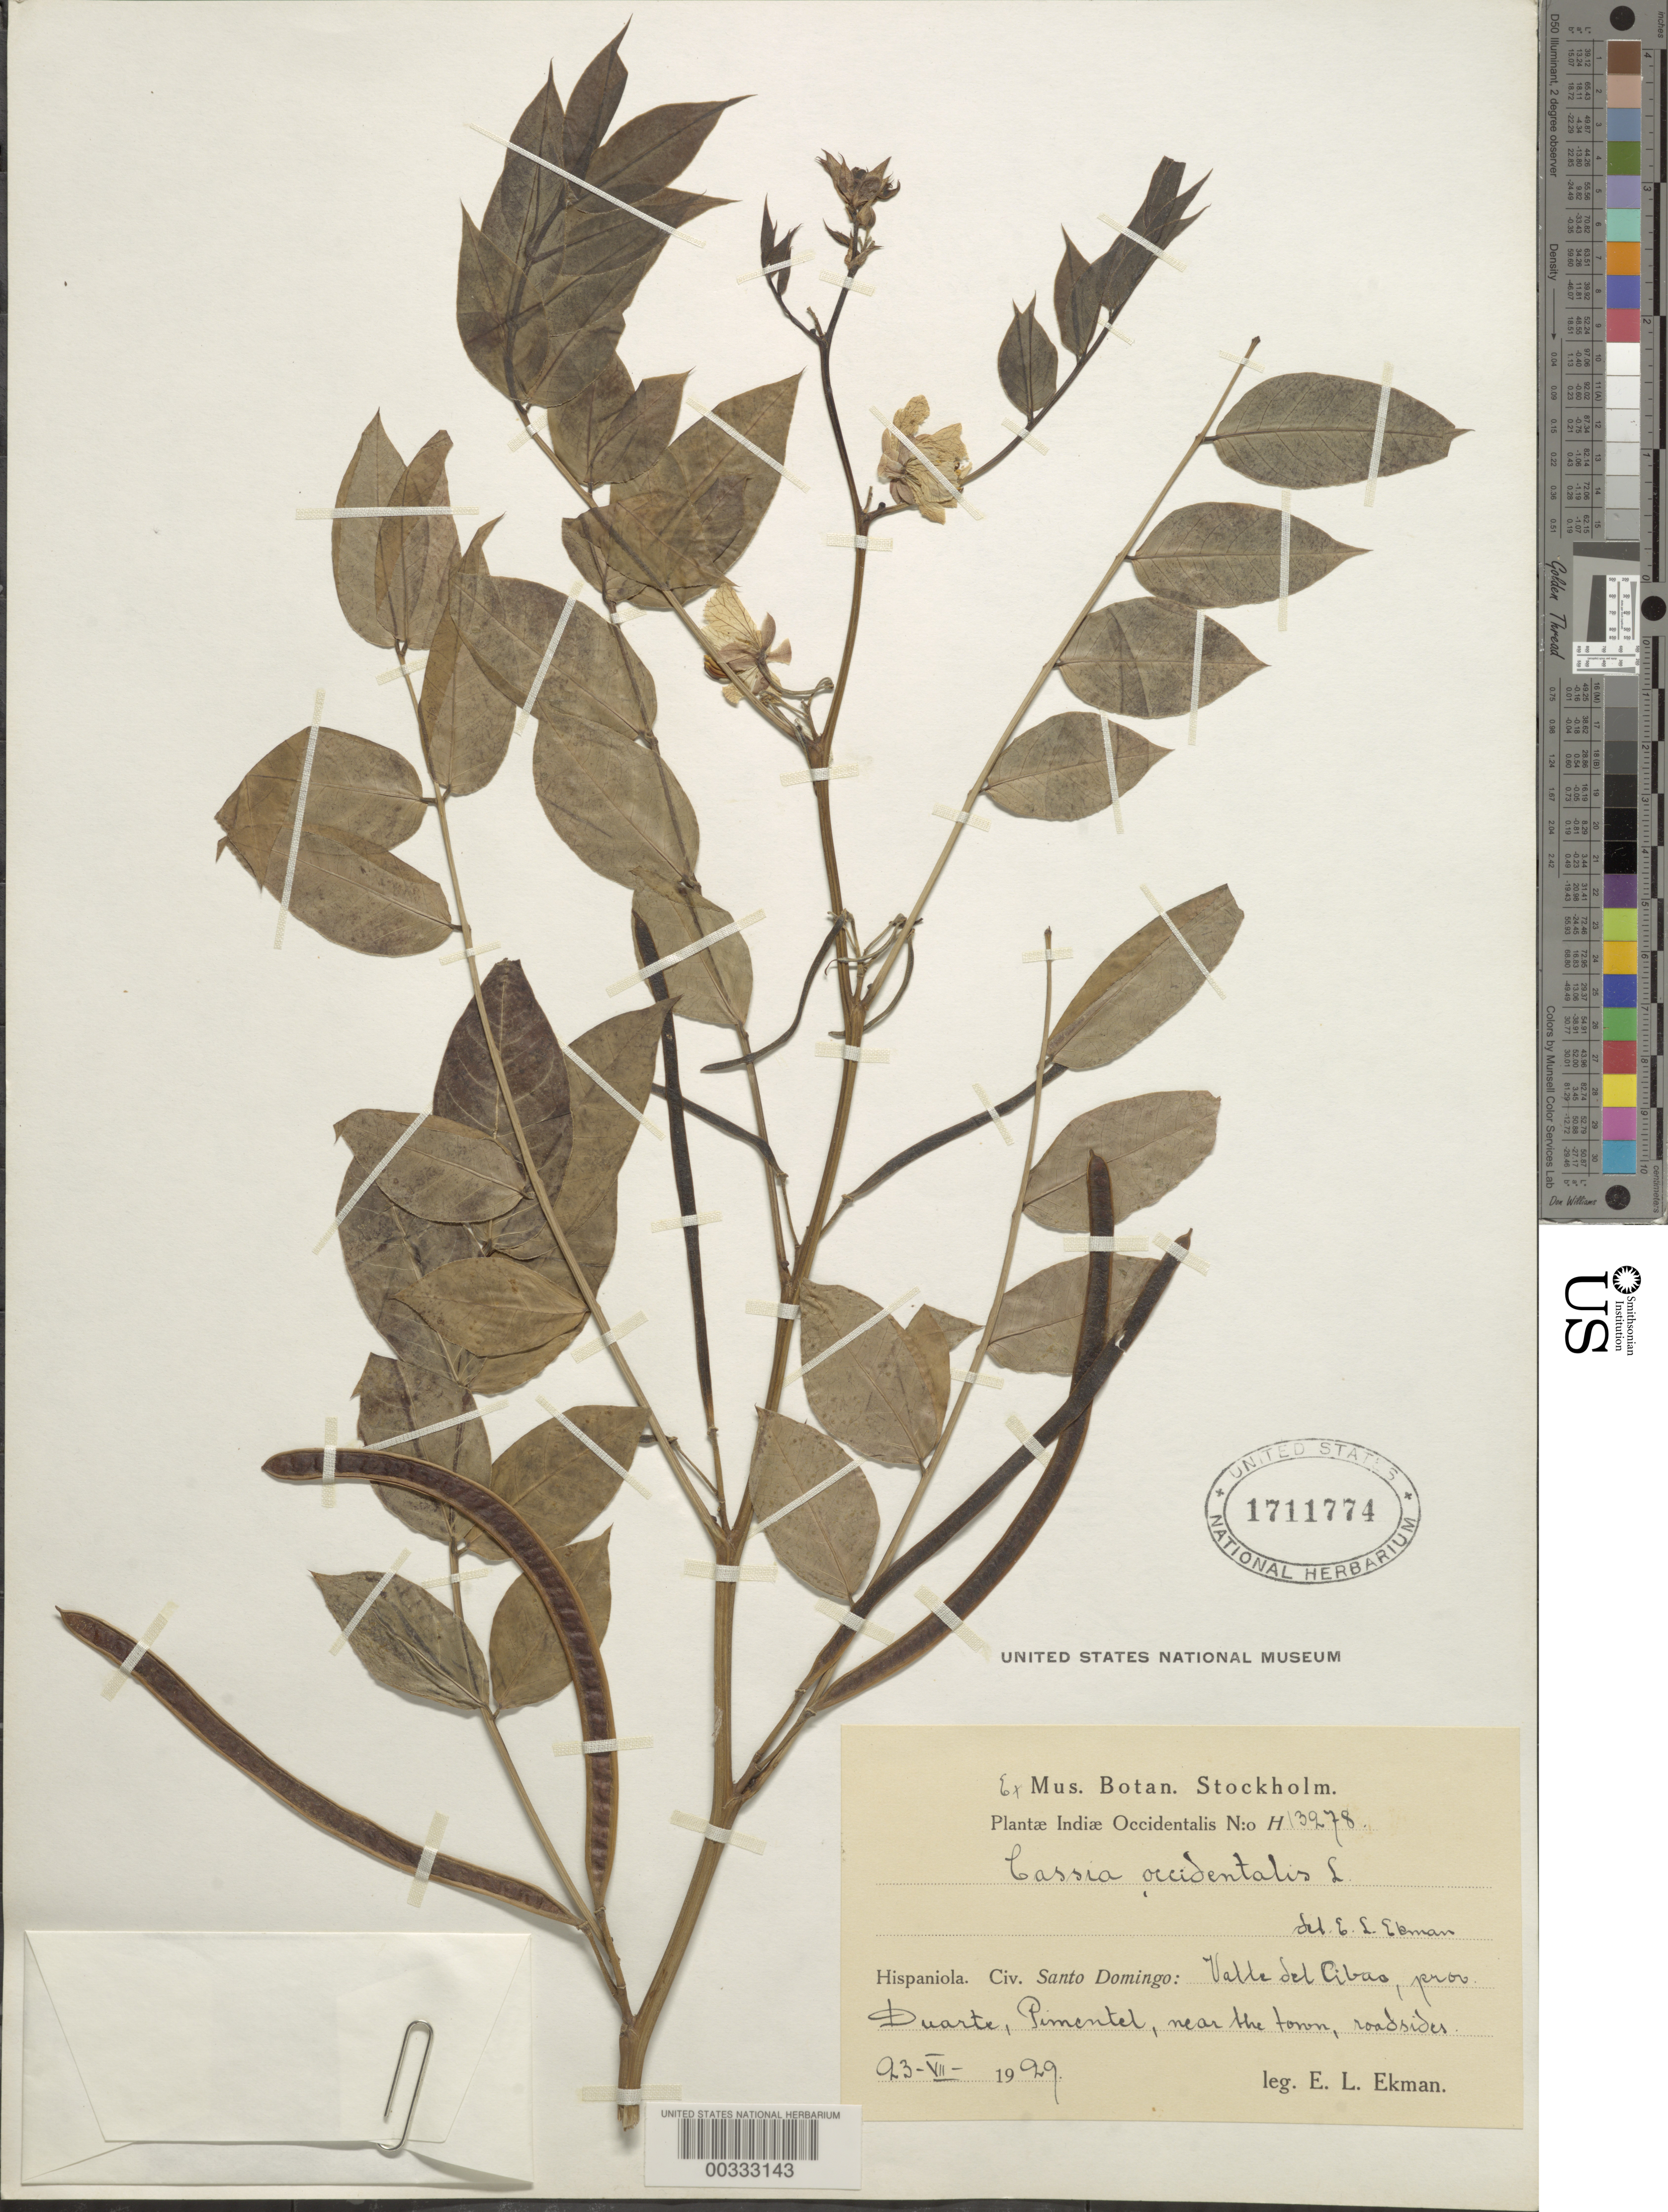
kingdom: Plantae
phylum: Tracheophyta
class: Magnoliopsida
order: Fabales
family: Fabaceae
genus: Senna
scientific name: Senna occidentalis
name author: (L.) Link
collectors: E. L. Ekman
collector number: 13978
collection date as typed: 23 Jul 1929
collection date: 1929-07-23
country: Dominican Republic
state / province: Duarte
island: Hispaniola Island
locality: Valle del cibas, pimentel, near the town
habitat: Roadsides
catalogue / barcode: US 1711774